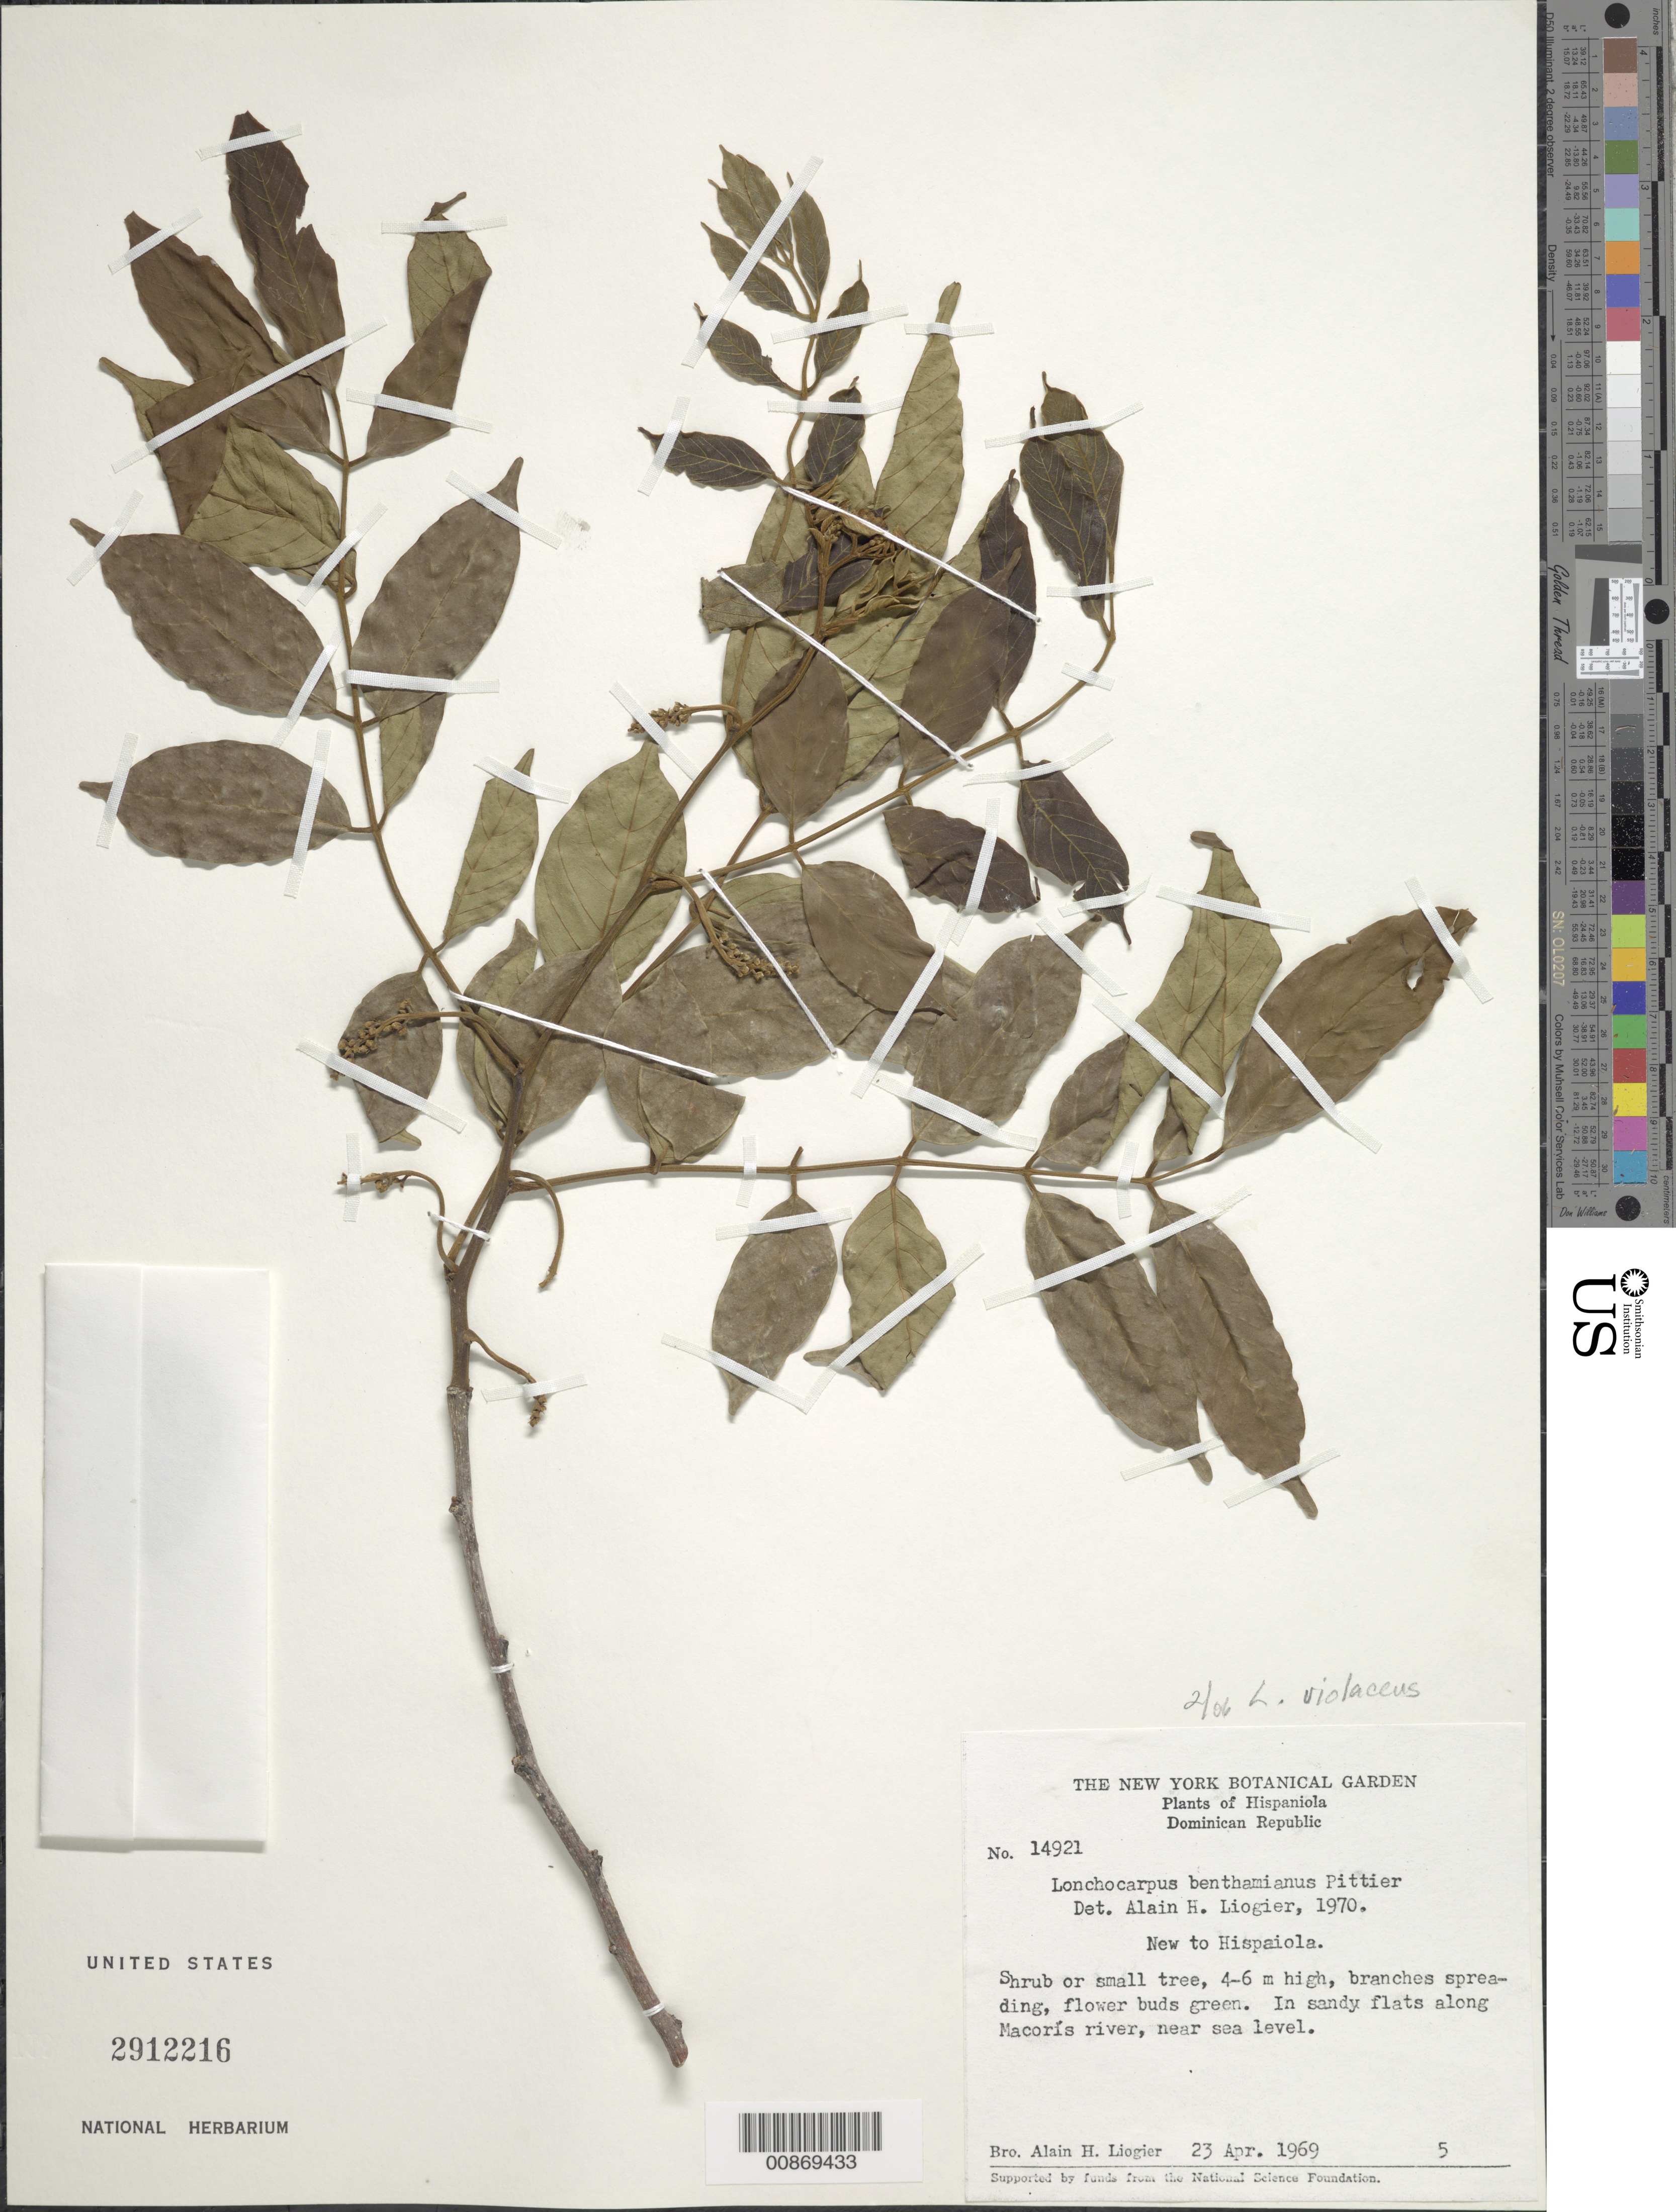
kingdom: Plantae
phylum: Tracheophyta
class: Magnoliopsida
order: Fabales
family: Fabaceae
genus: Lonchocarpus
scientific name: Lonchocarpus violaceus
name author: (Jacq.) DC.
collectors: A. H. Liogier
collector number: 14921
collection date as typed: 23 Apr 1969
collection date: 1969-04-23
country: Dominican Republic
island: Hispaniola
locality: Along Macorís river.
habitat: In sandy flats along river.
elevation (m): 0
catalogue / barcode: US 2912216